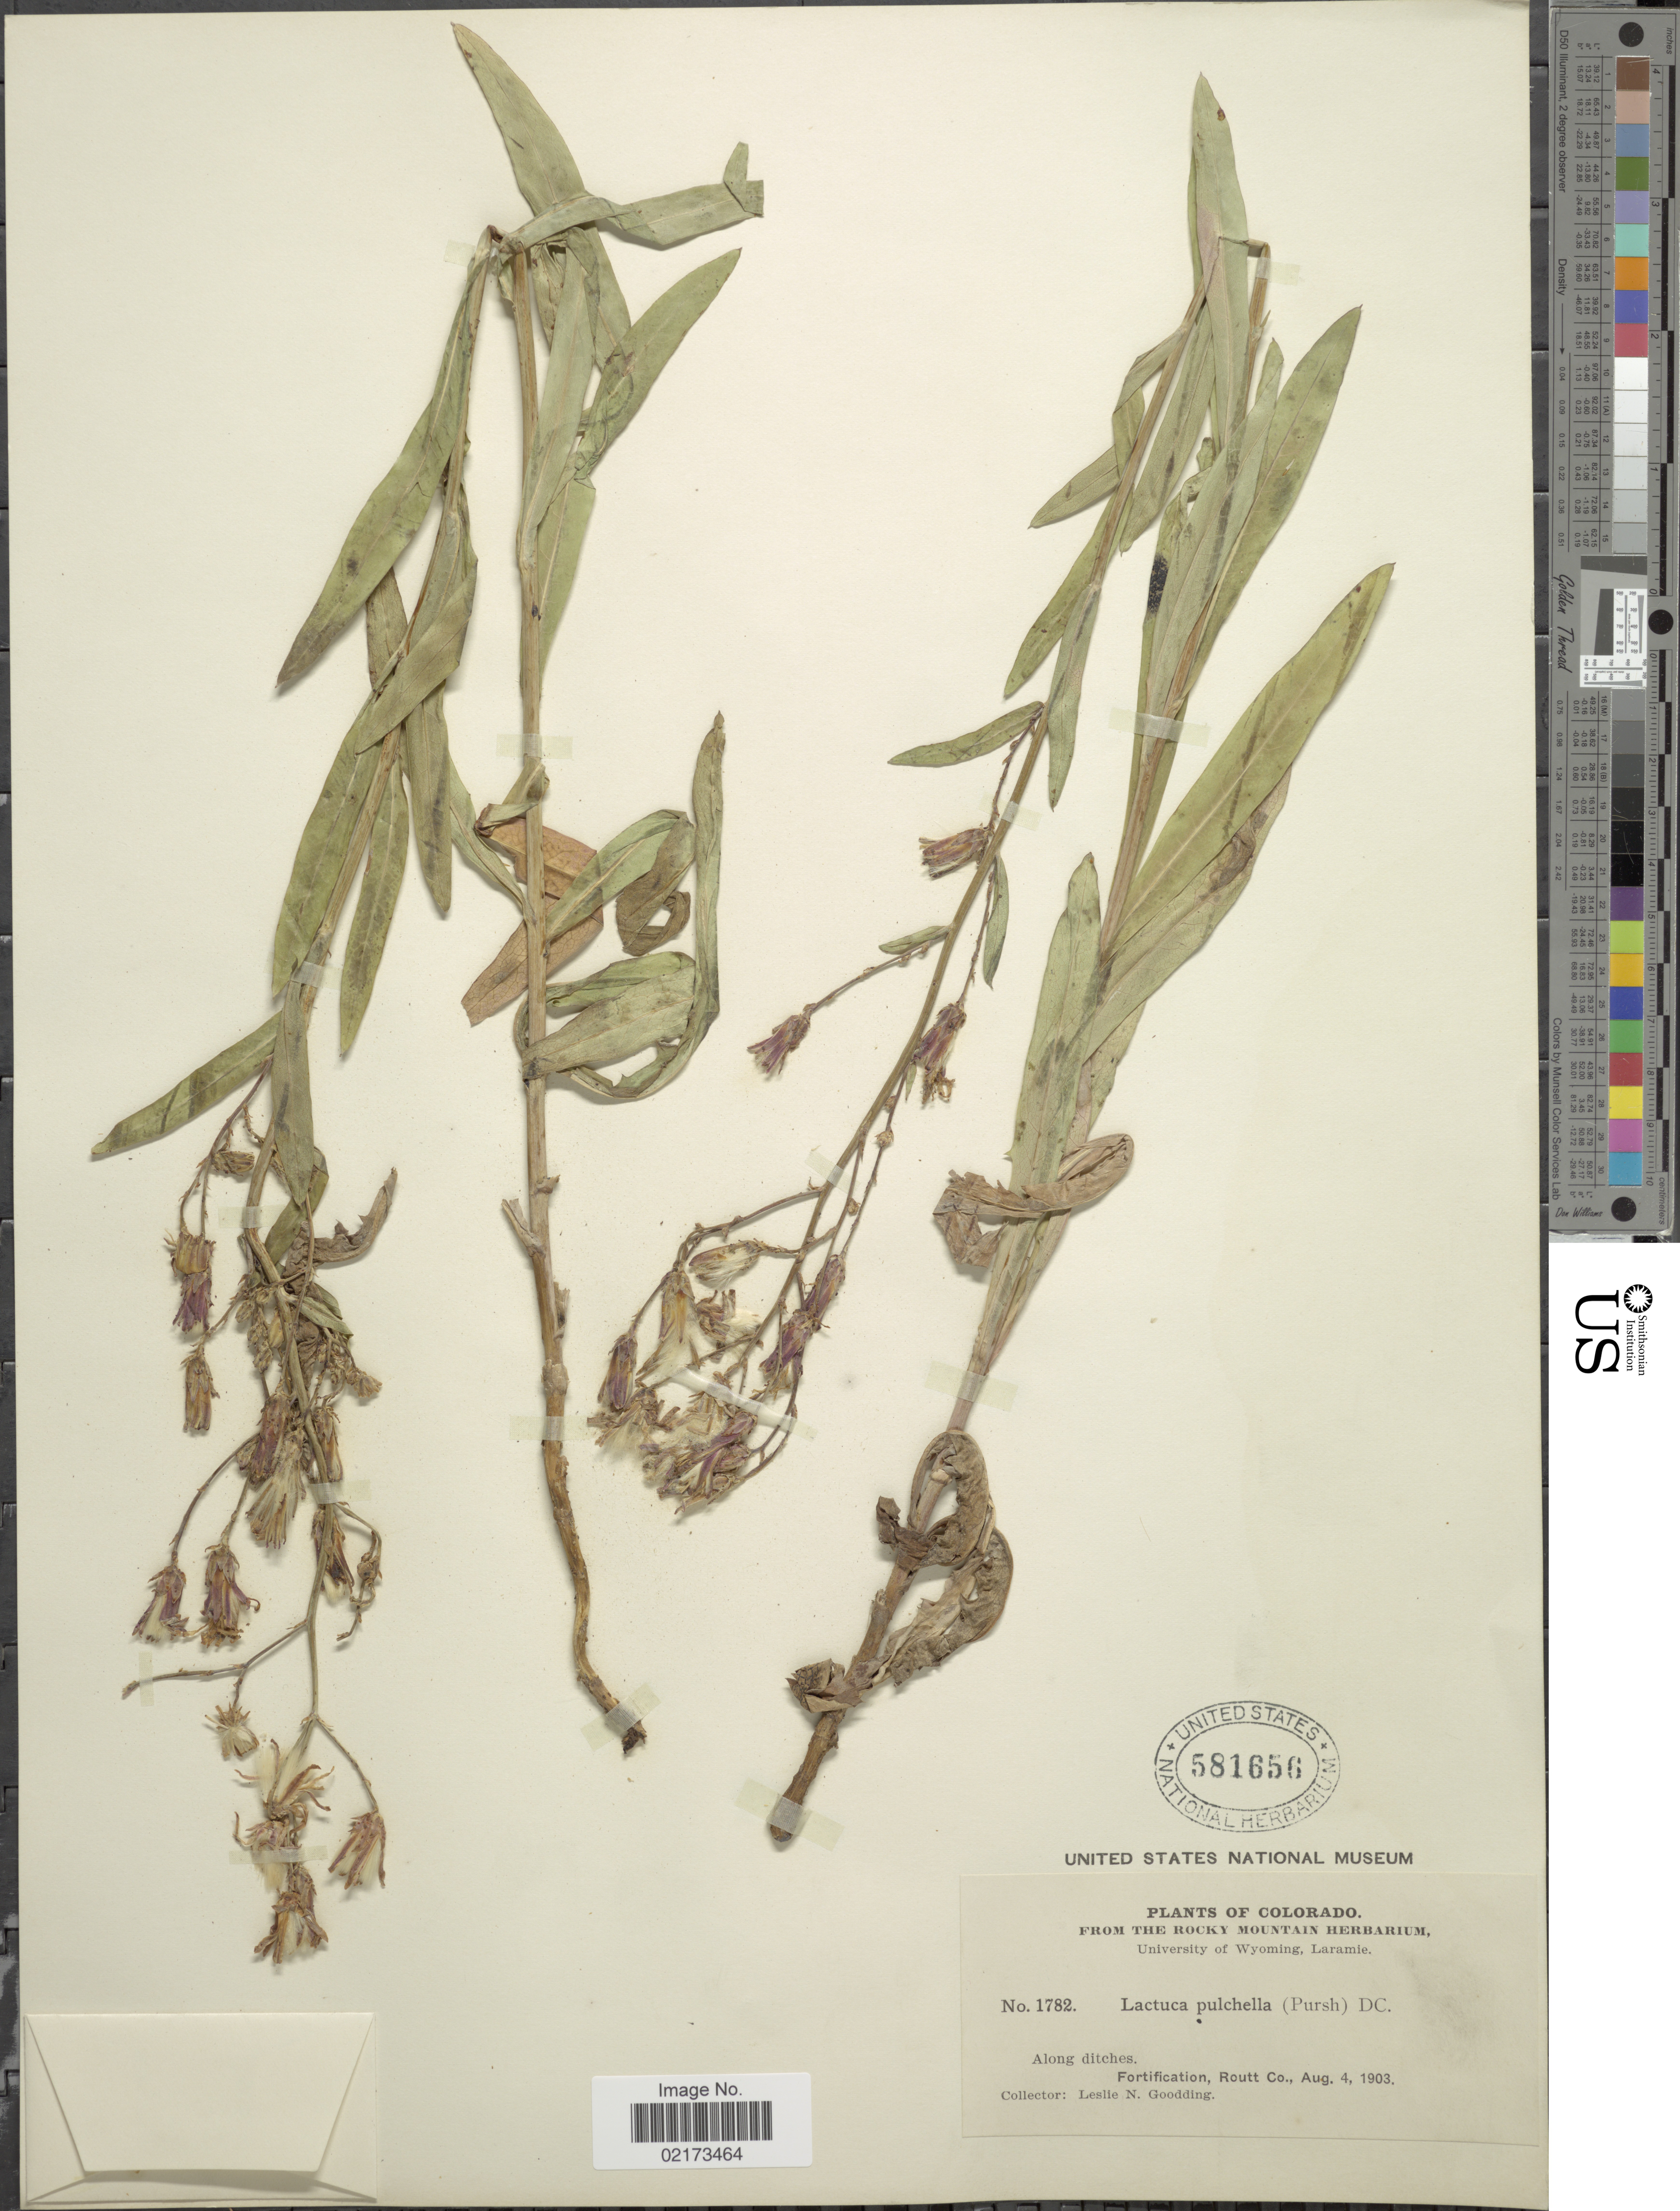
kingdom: Plantae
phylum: Tracheophyta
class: Magnoliopsida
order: Asterales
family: Asteraceae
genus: Lactuca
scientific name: Lactuca tatarica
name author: (L.) C.A. Mey.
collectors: L. N. Goodding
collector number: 1782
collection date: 1903-08-04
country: United States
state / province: Colorado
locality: Fortification, Routt Co.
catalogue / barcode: US 581656